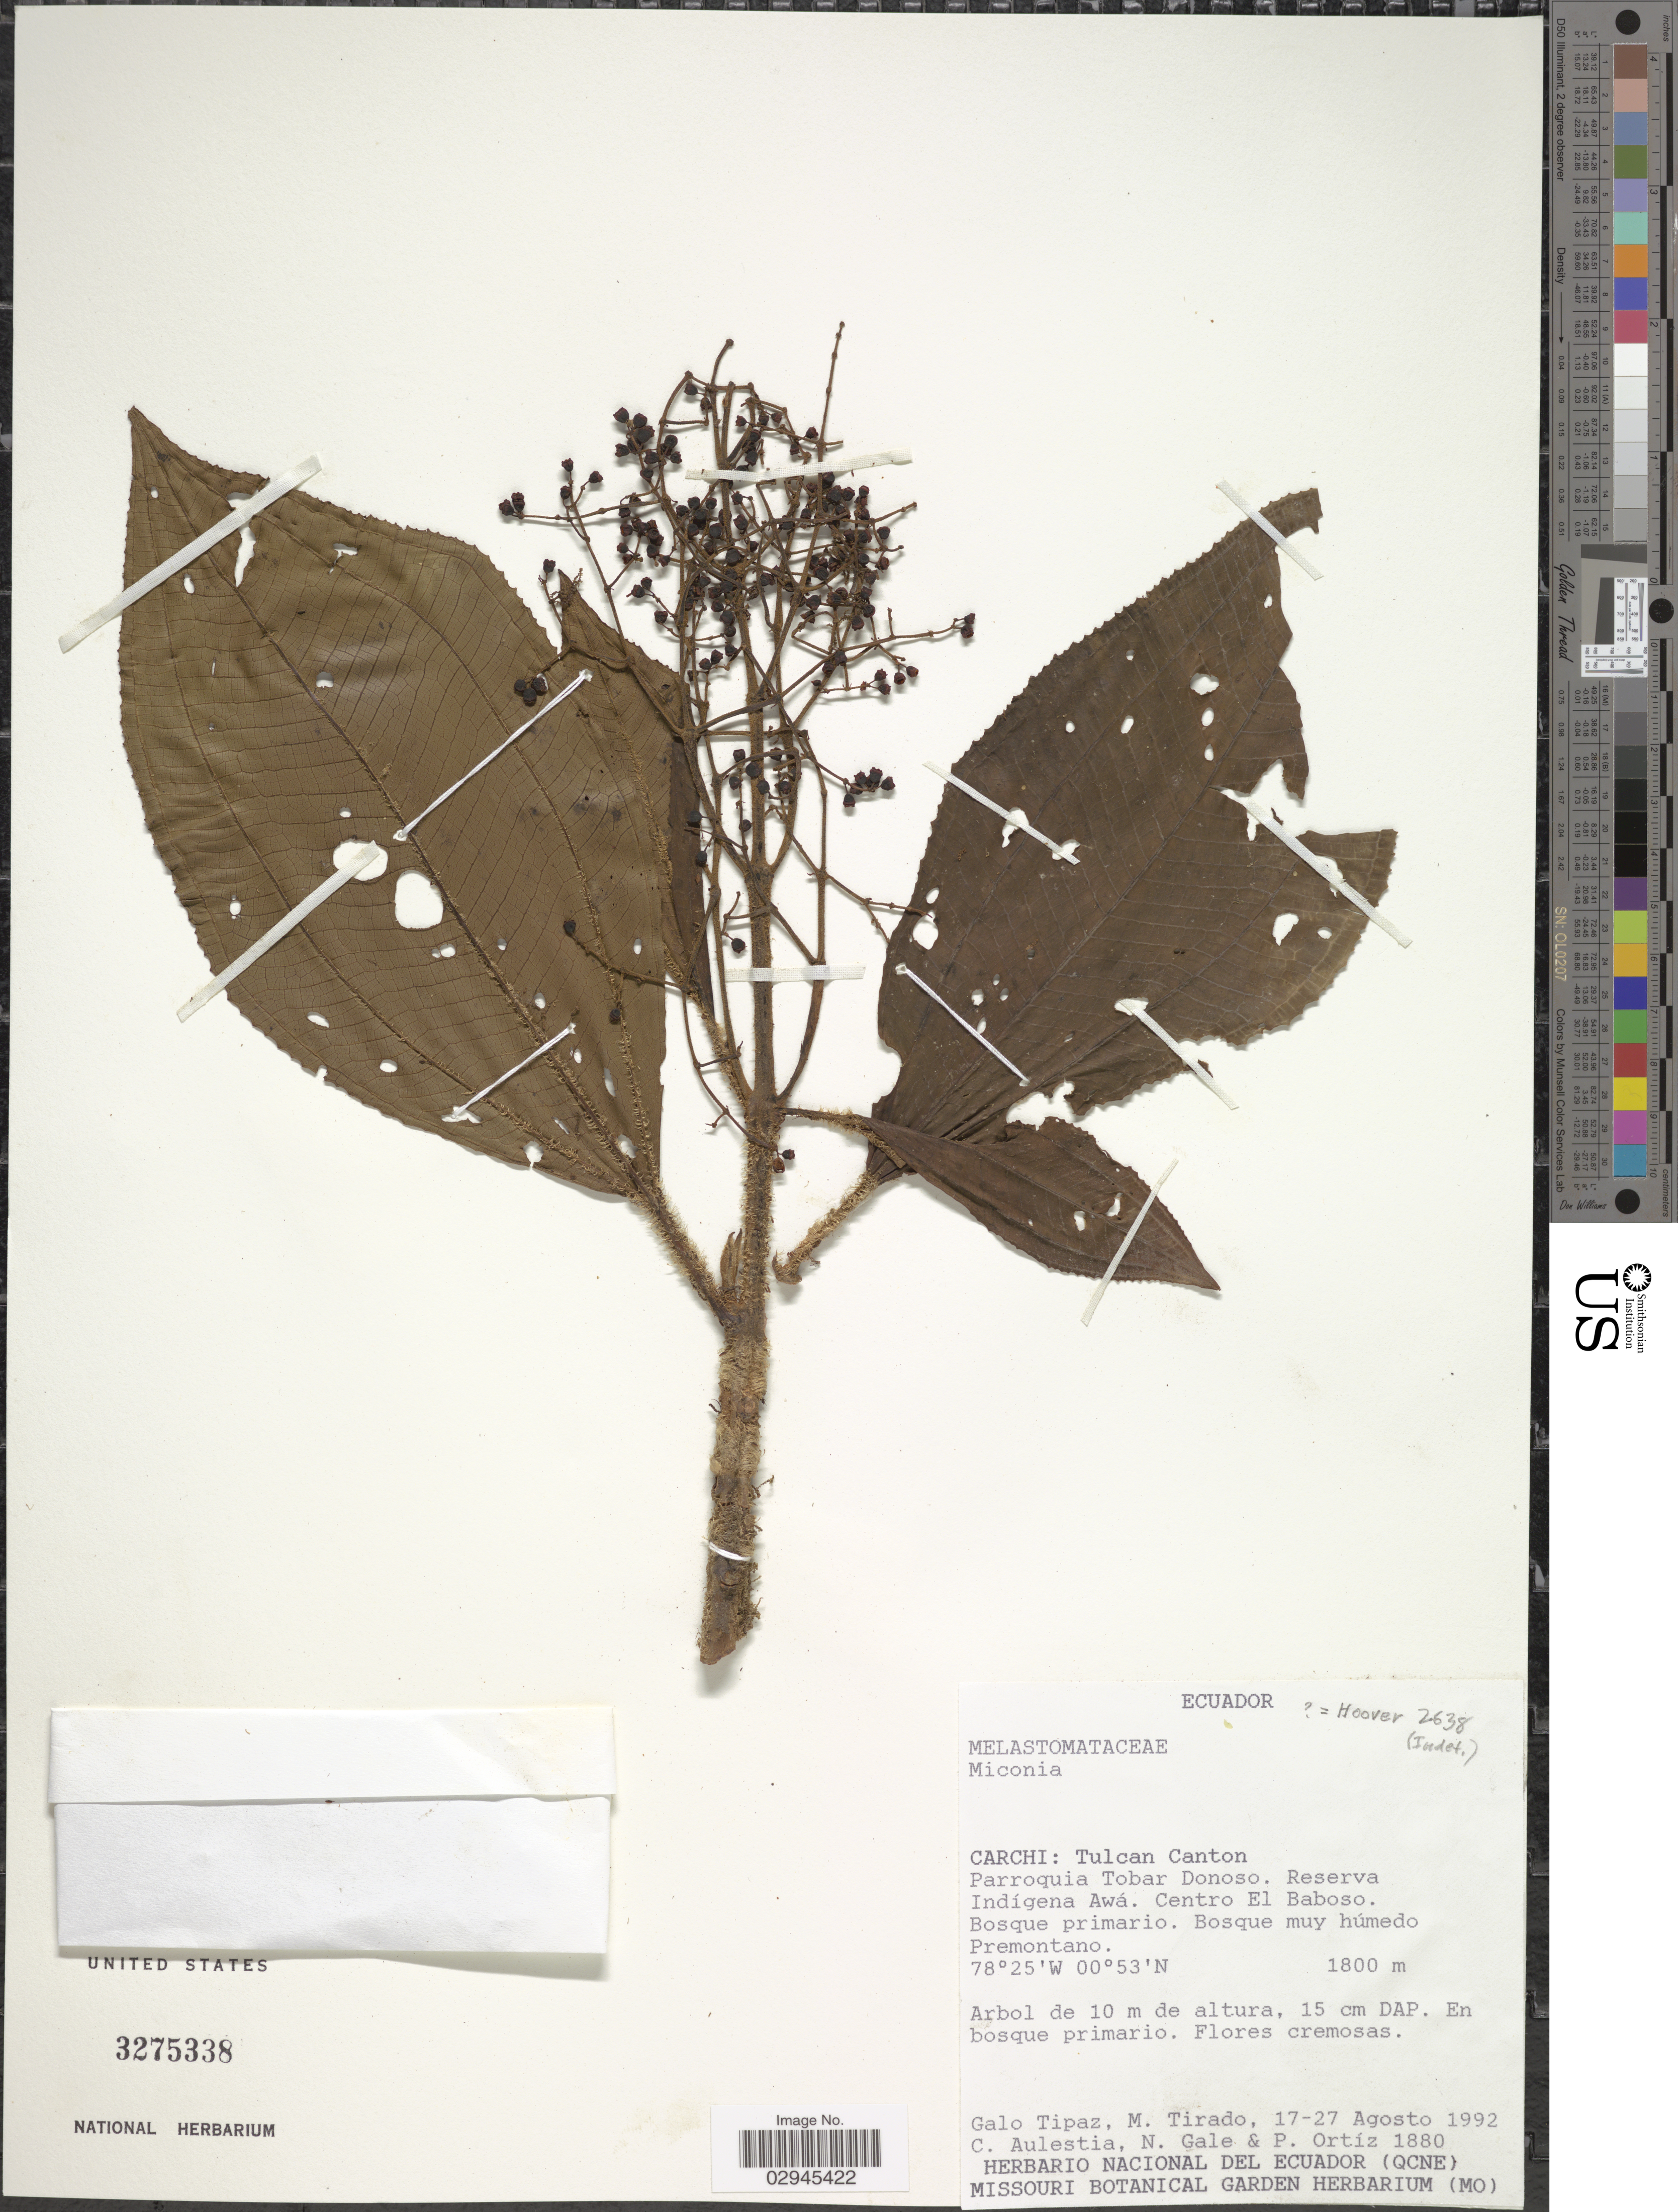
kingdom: Plantae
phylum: Tracheophyta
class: Magnoliopsida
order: Myrtales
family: Melastomataceae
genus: Miconia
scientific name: Miconia sp.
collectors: G. Tipaz, M. Tirado, C. Aulestia, N. Gale & P. Ortiz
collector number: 1880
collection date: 1992-08-17/1992-08-27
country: Ecuador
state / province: Carchi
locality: Tulcan Canton. Parroquia Tobar Donoso. Reserva Indígena Awá. Centro El Baboso. Bosque muy húmedo Premontano.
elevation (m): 1800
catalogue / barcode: US 3275338